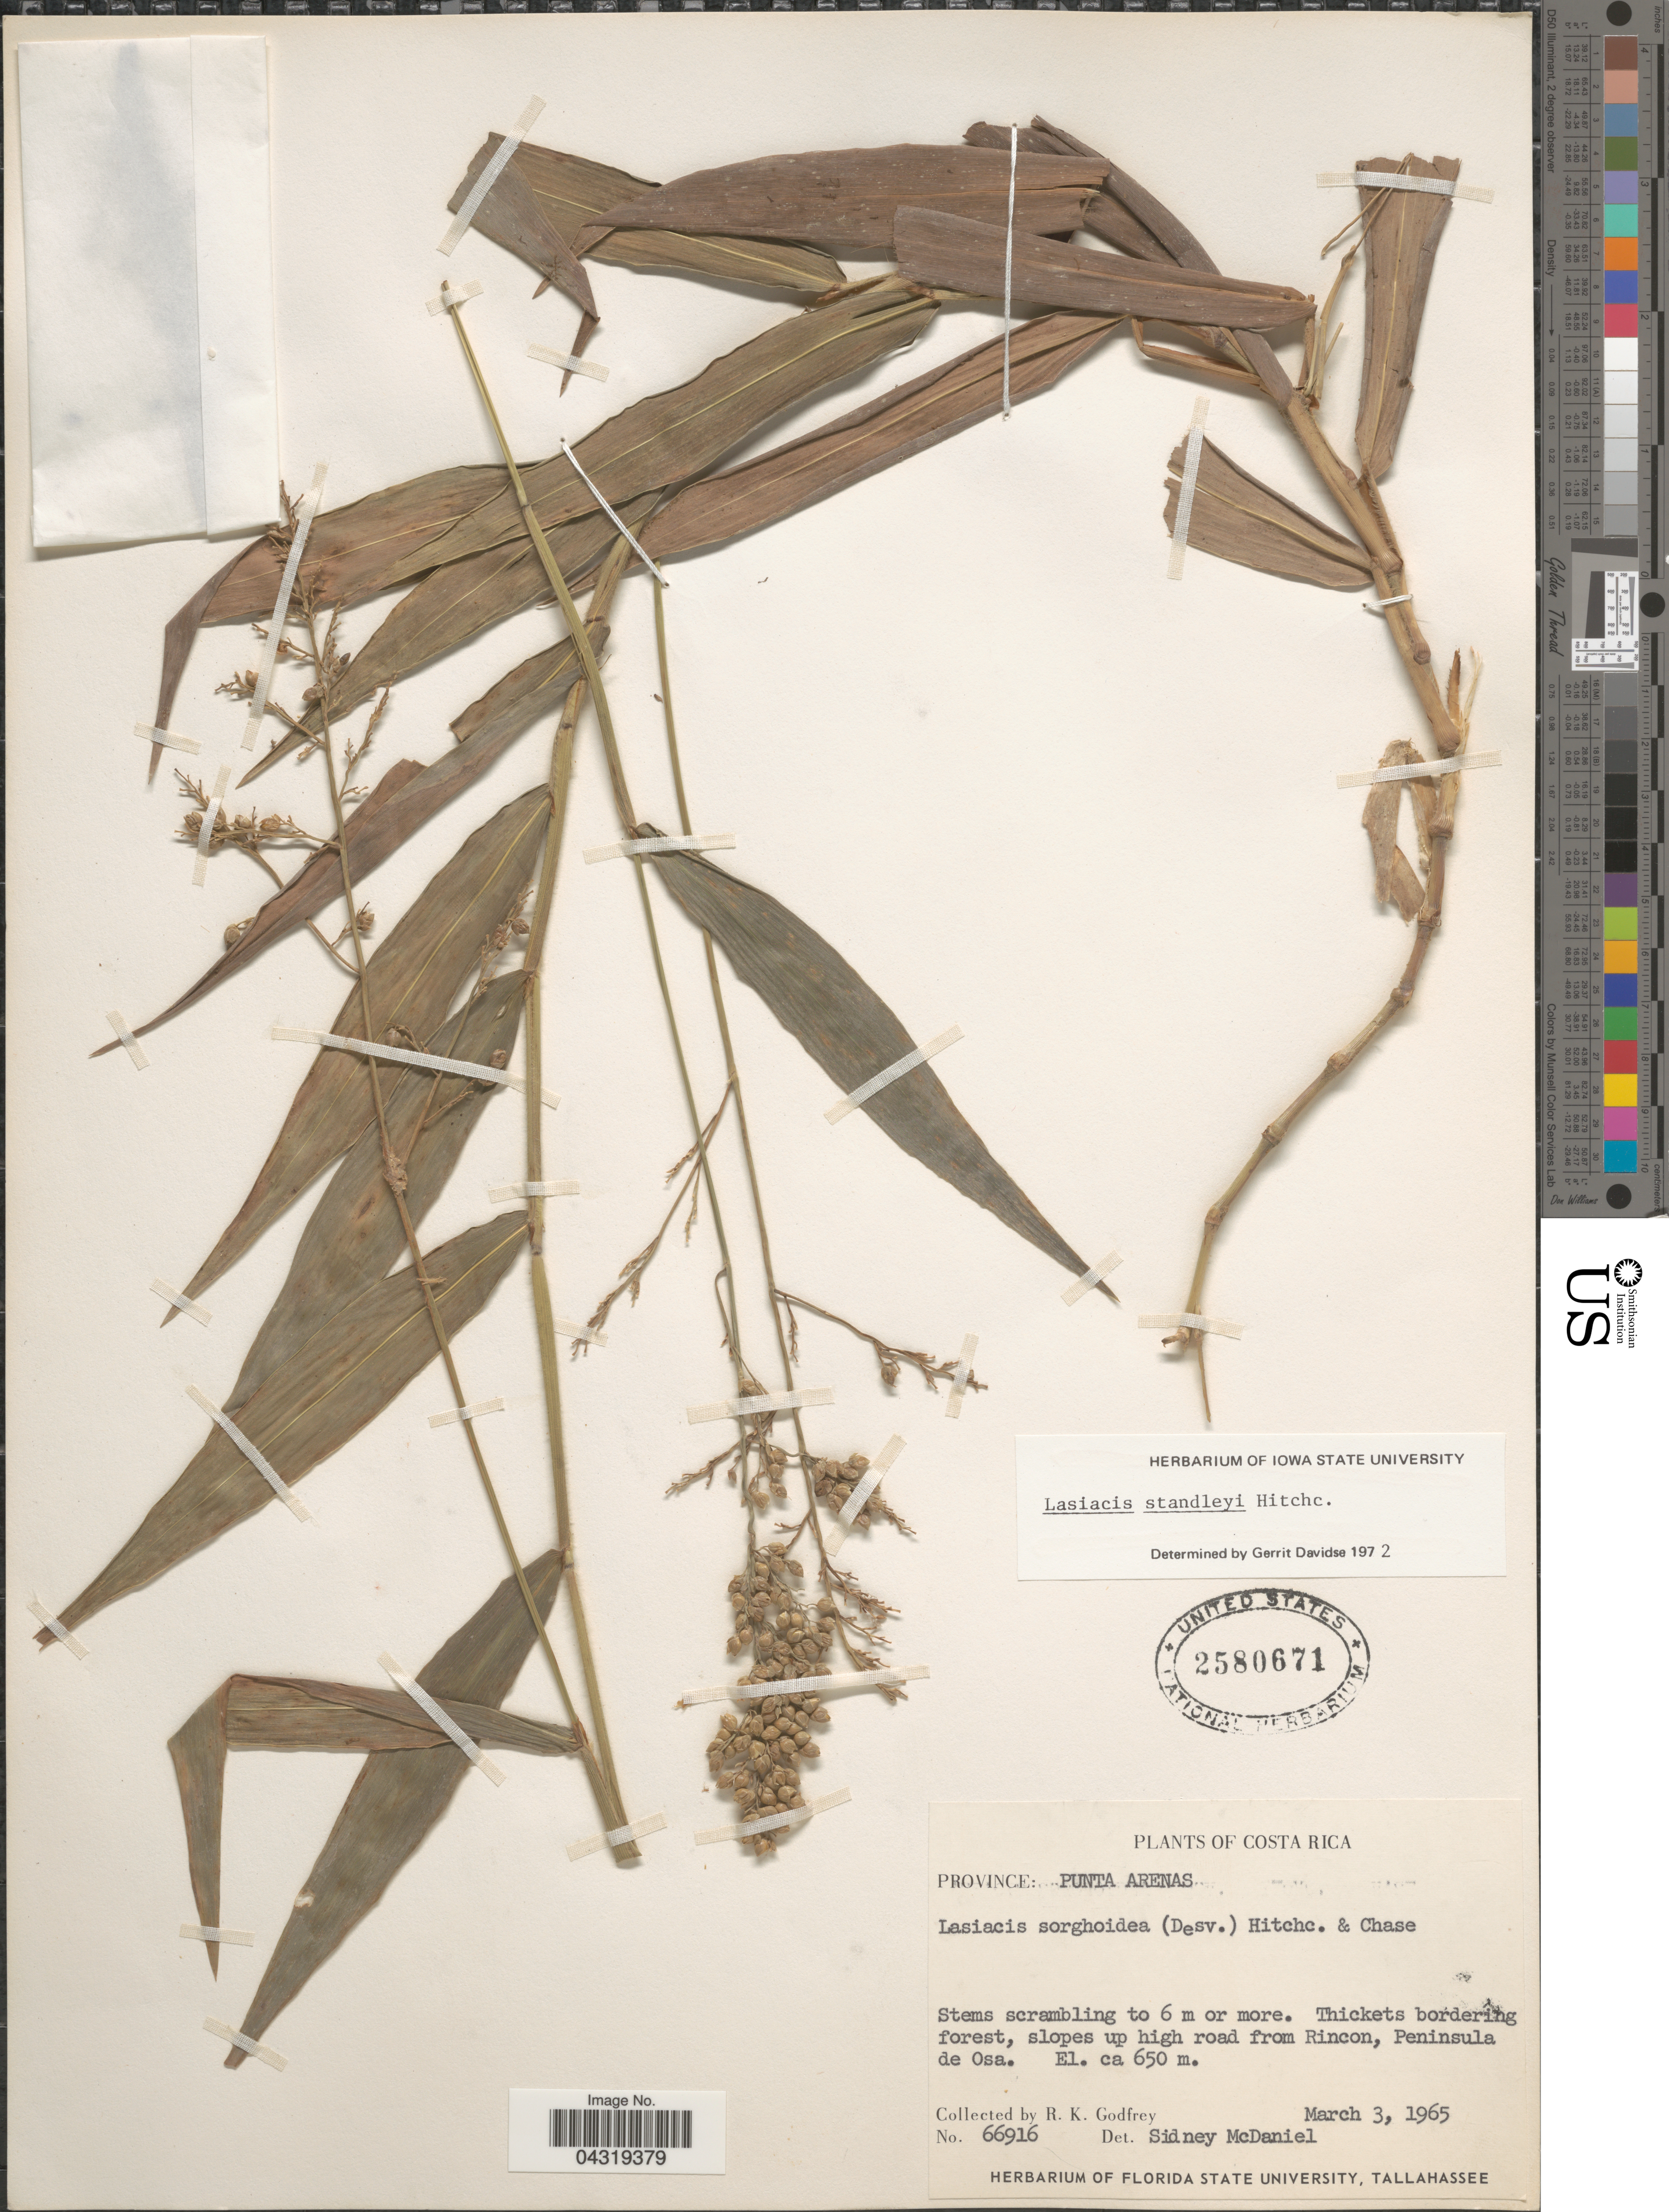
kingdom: Plantae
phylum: Tracheophyta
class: Liliopsida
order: Poales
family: Poaceae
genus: Lasiacis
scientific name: Lasiacis standleyi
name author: Hitchc.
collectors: R. K. Godfrey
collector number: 66916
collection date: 1965-03-03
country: Costa Rica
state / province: Puntarenas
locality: Province: Punta Arenas. Thickets bordering forest, slopes up high road from Rincon, Peninsula de Osa.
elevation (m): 650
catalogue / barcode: US 2580671